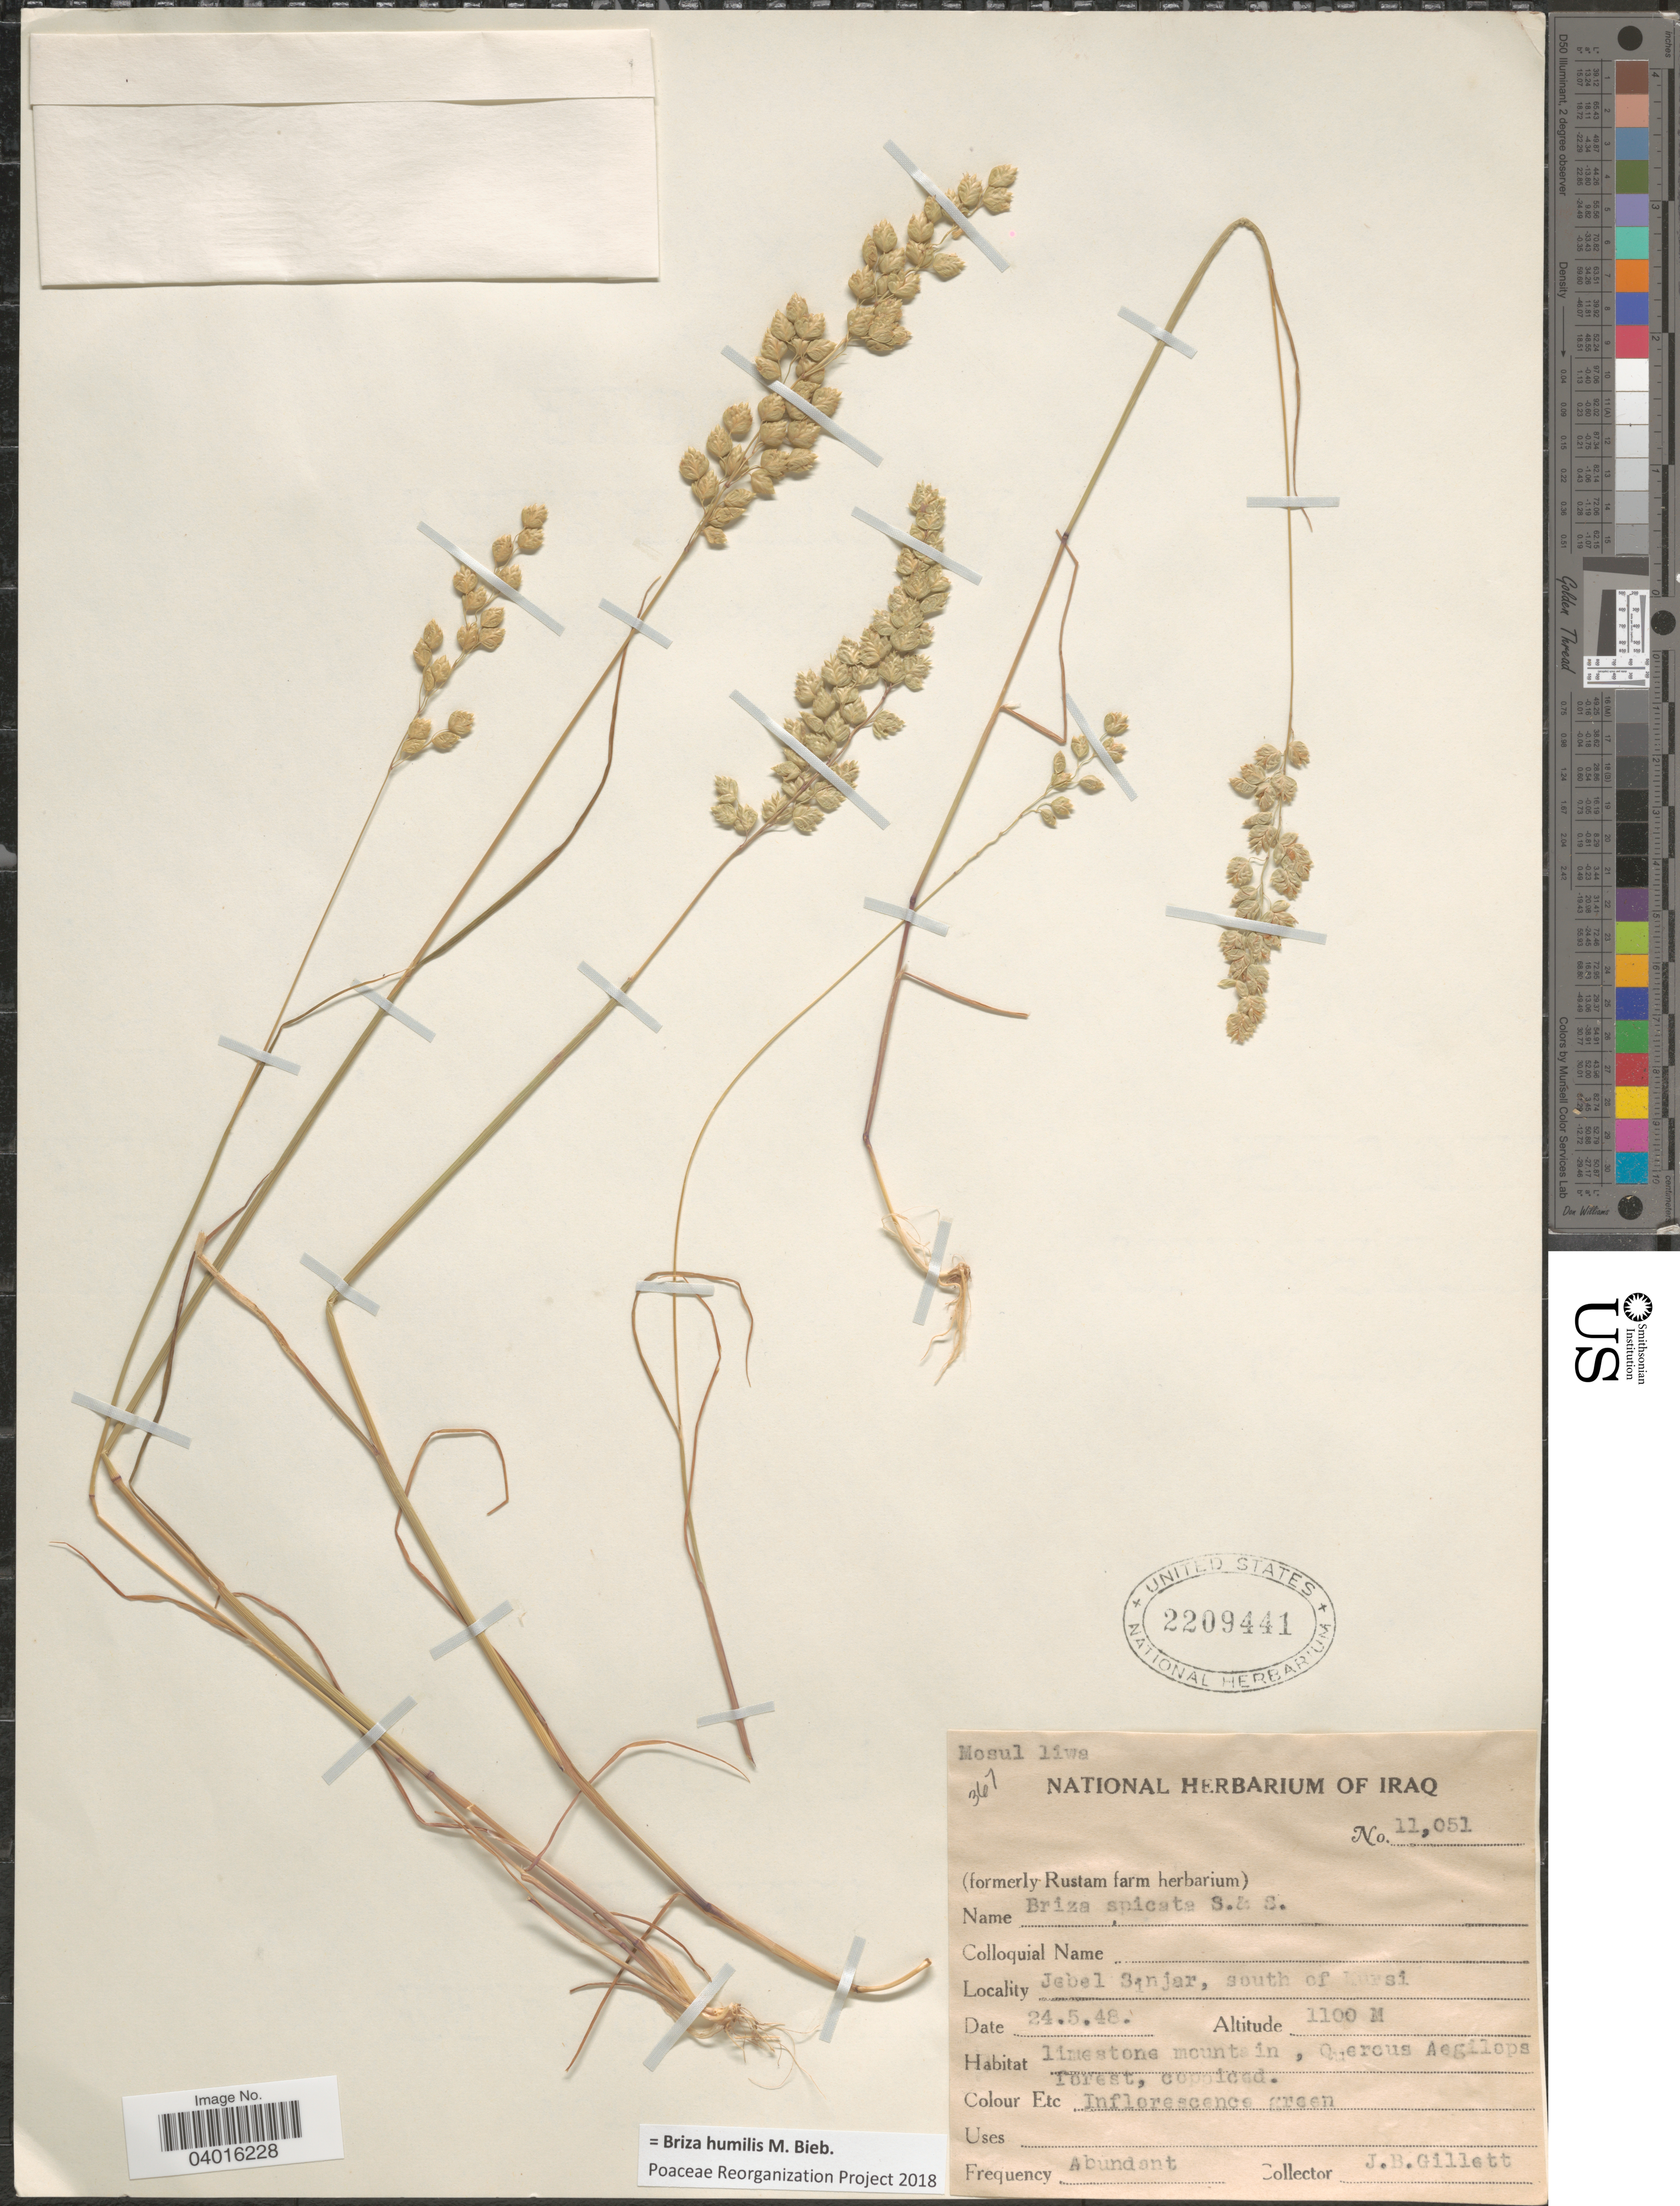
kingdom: Plantae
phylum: Tracheophyta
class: Liliopsida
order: Poales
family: Poaceae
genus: Briza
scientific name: Briza humilis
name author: M. Bieb.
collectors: J. B. Gillett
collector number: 11051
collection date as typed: Transcribed d/m/y: 24/5/48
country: Iraq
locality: Mosul liwa. Jebel Sinjar, south of Kursi.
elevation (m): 1100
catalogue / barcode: US 2209441